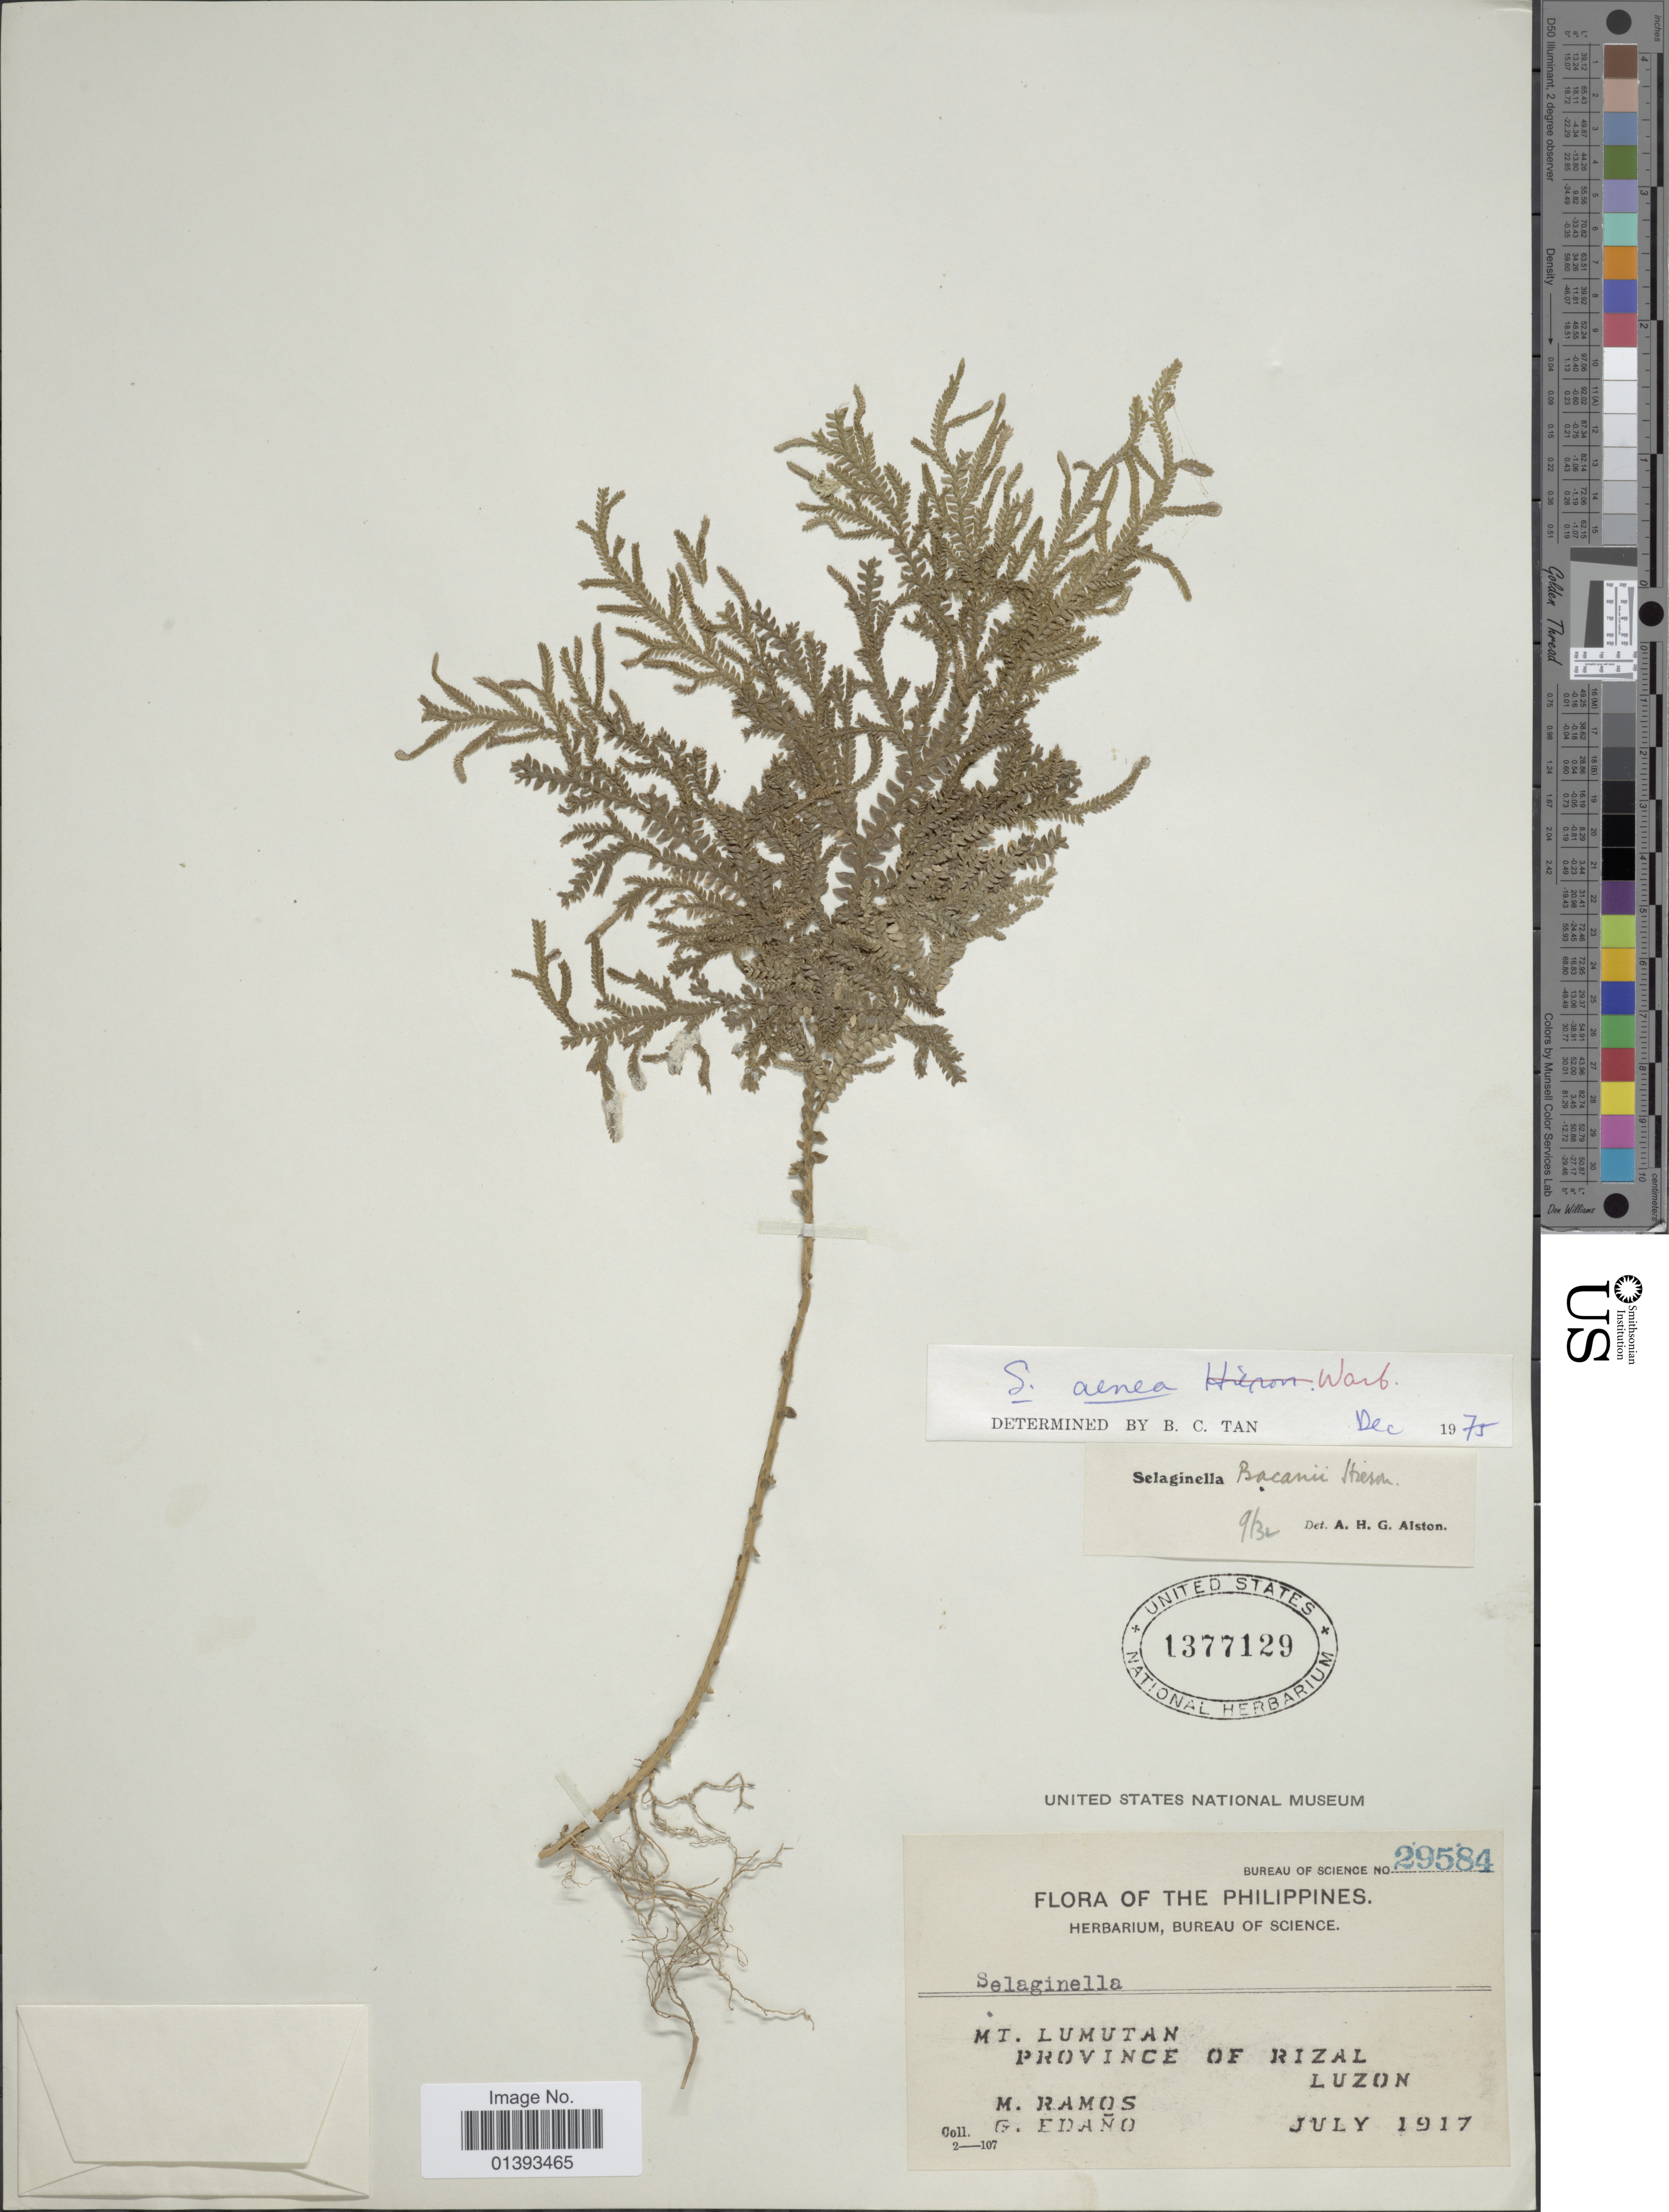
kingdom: Plantae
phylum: Tracheophyta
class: Lycopodiopsida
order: Selaginellales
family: Selaginellaceae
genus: Selaginella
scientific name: Selaginella aenea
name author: Warb.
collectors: M. Ramos & G. E. Edaño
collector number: Bureau of Science 29584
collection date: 1917-07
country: Philippines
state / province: Central Luzon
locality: Mt. Lumutan, Province of Rizal, Luzon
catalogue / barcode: US 1377129